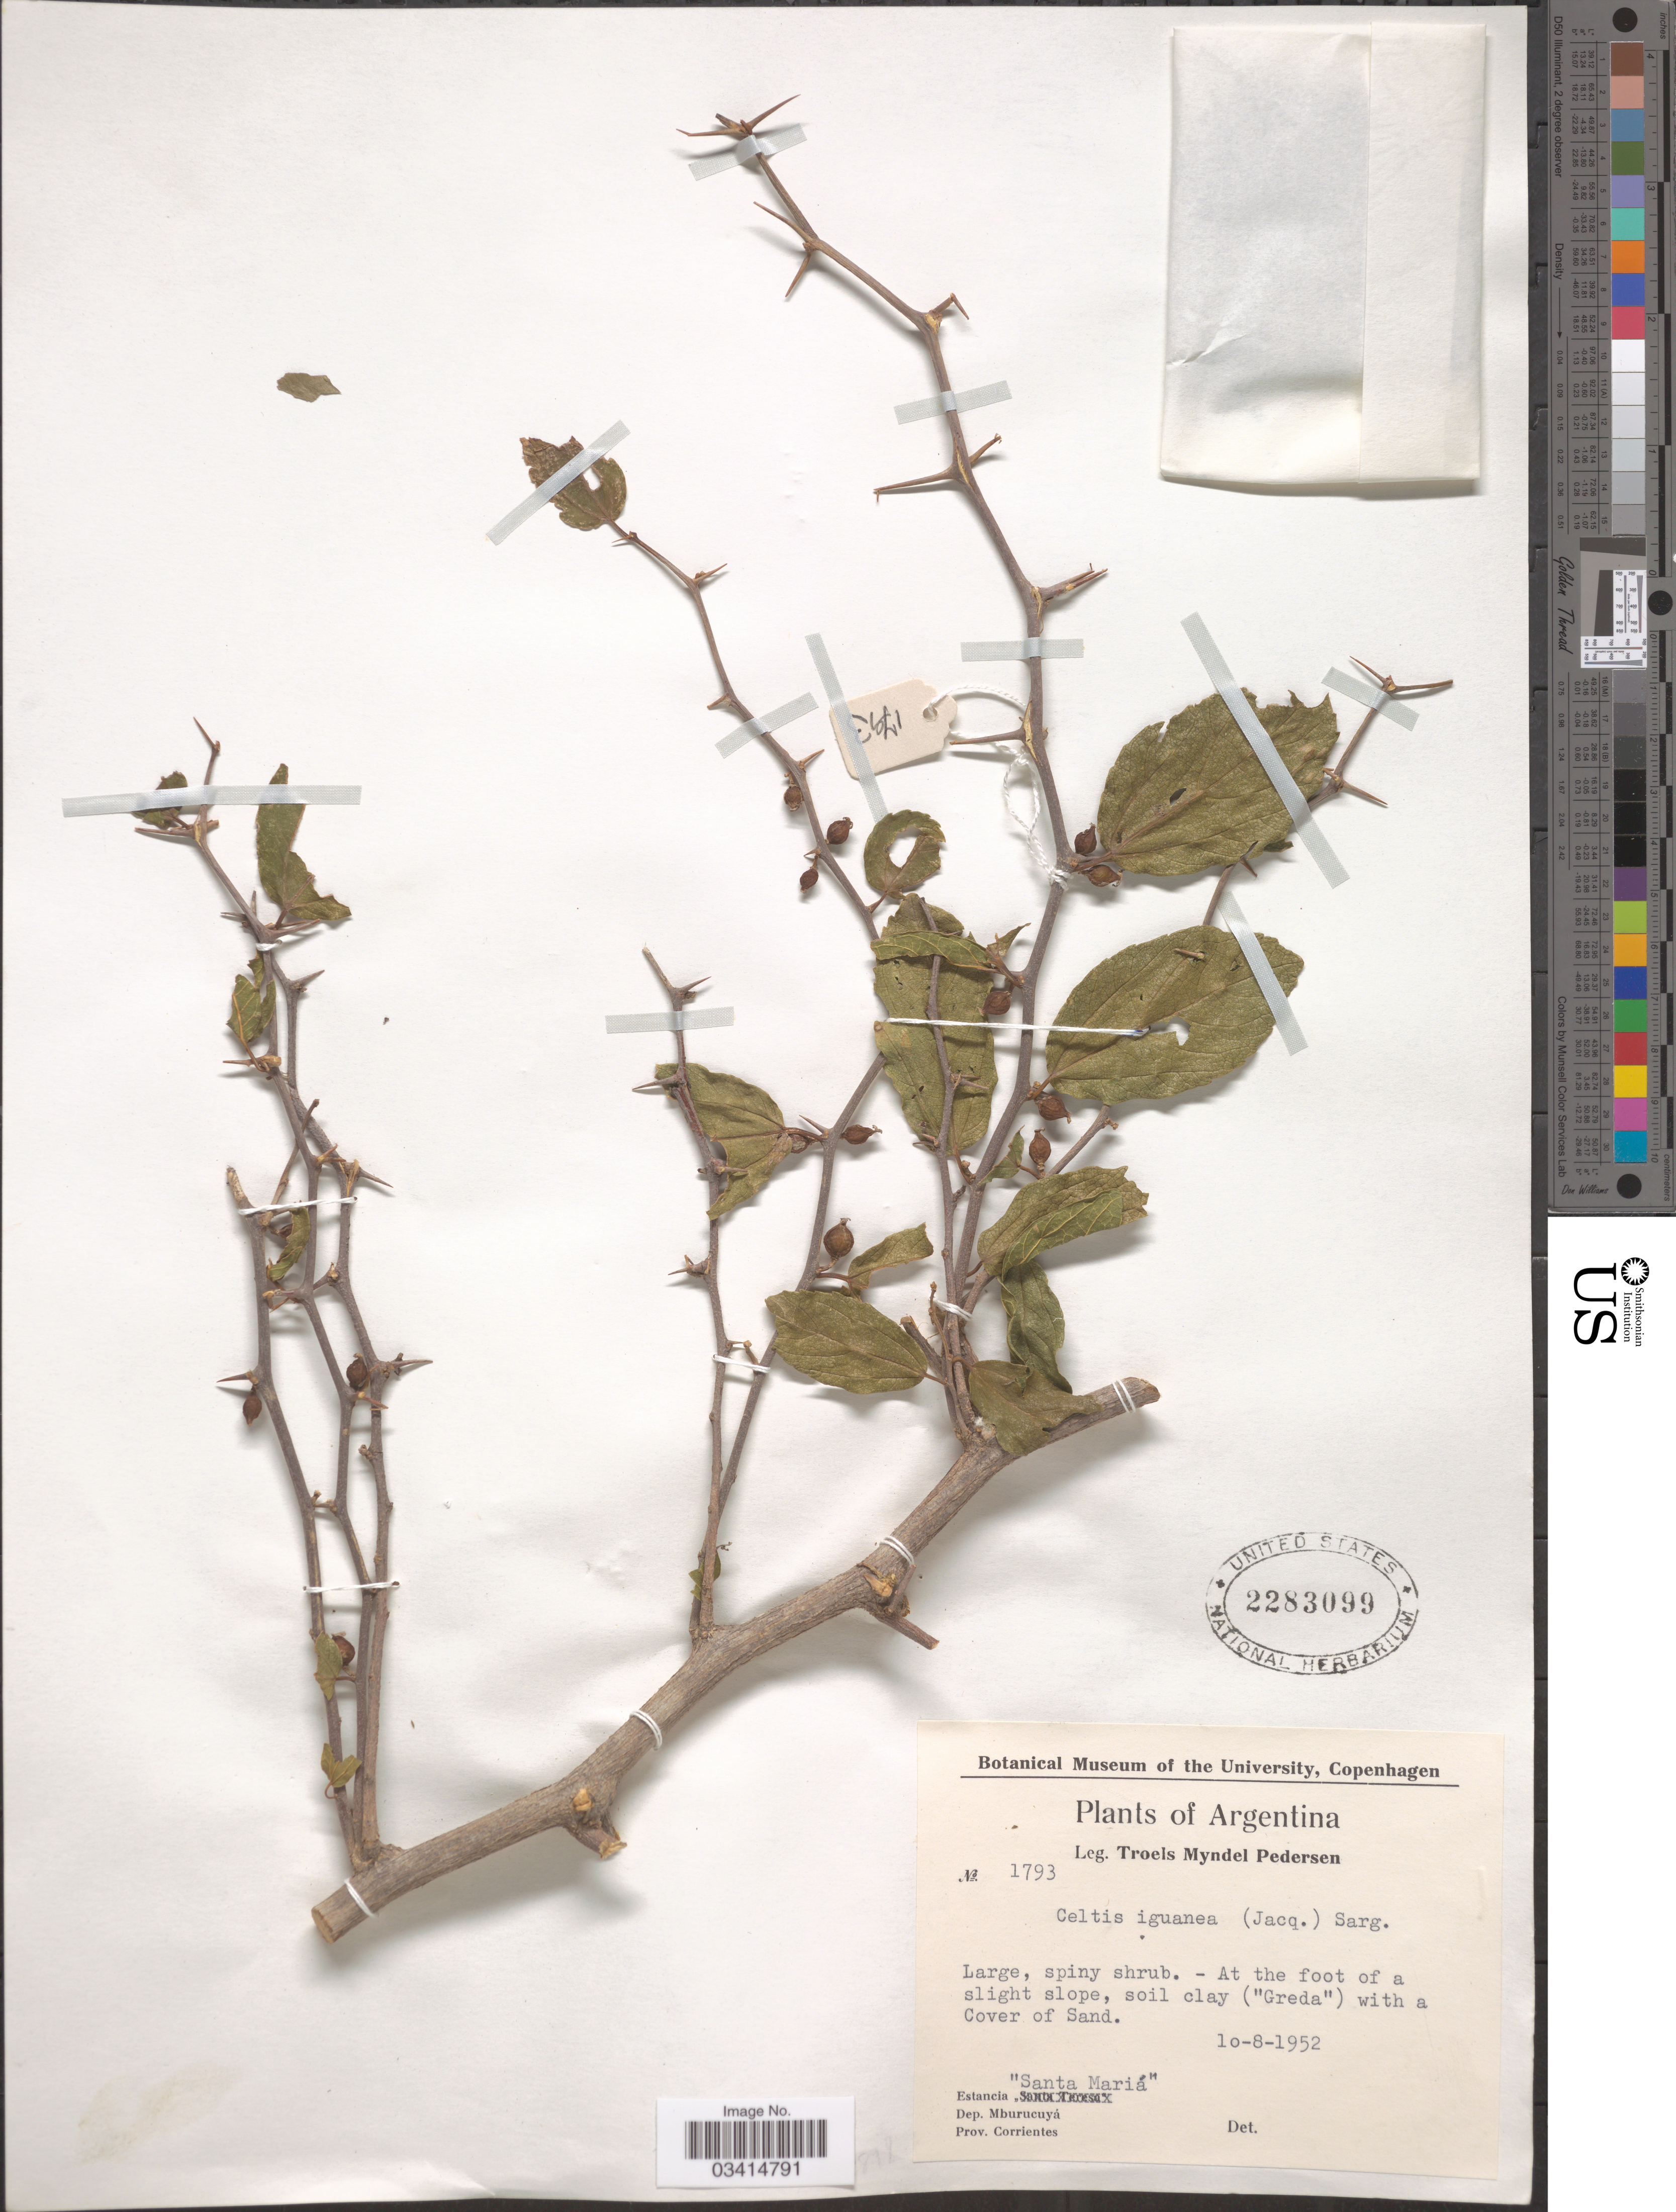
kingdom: Plantae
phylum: Tracheophyta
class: Magnoliopsida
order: Rosales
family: Cannabaceae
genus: Celtis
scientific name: Celtis iguanaea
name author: (Jacq.) Sarg.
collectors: T. Pederson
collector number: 1793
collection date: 1952-08-10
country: Argentina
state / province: Corrientes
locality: Estancia "Santa Mariá". Dep. Mburucuyá.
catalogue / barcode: US 2283099